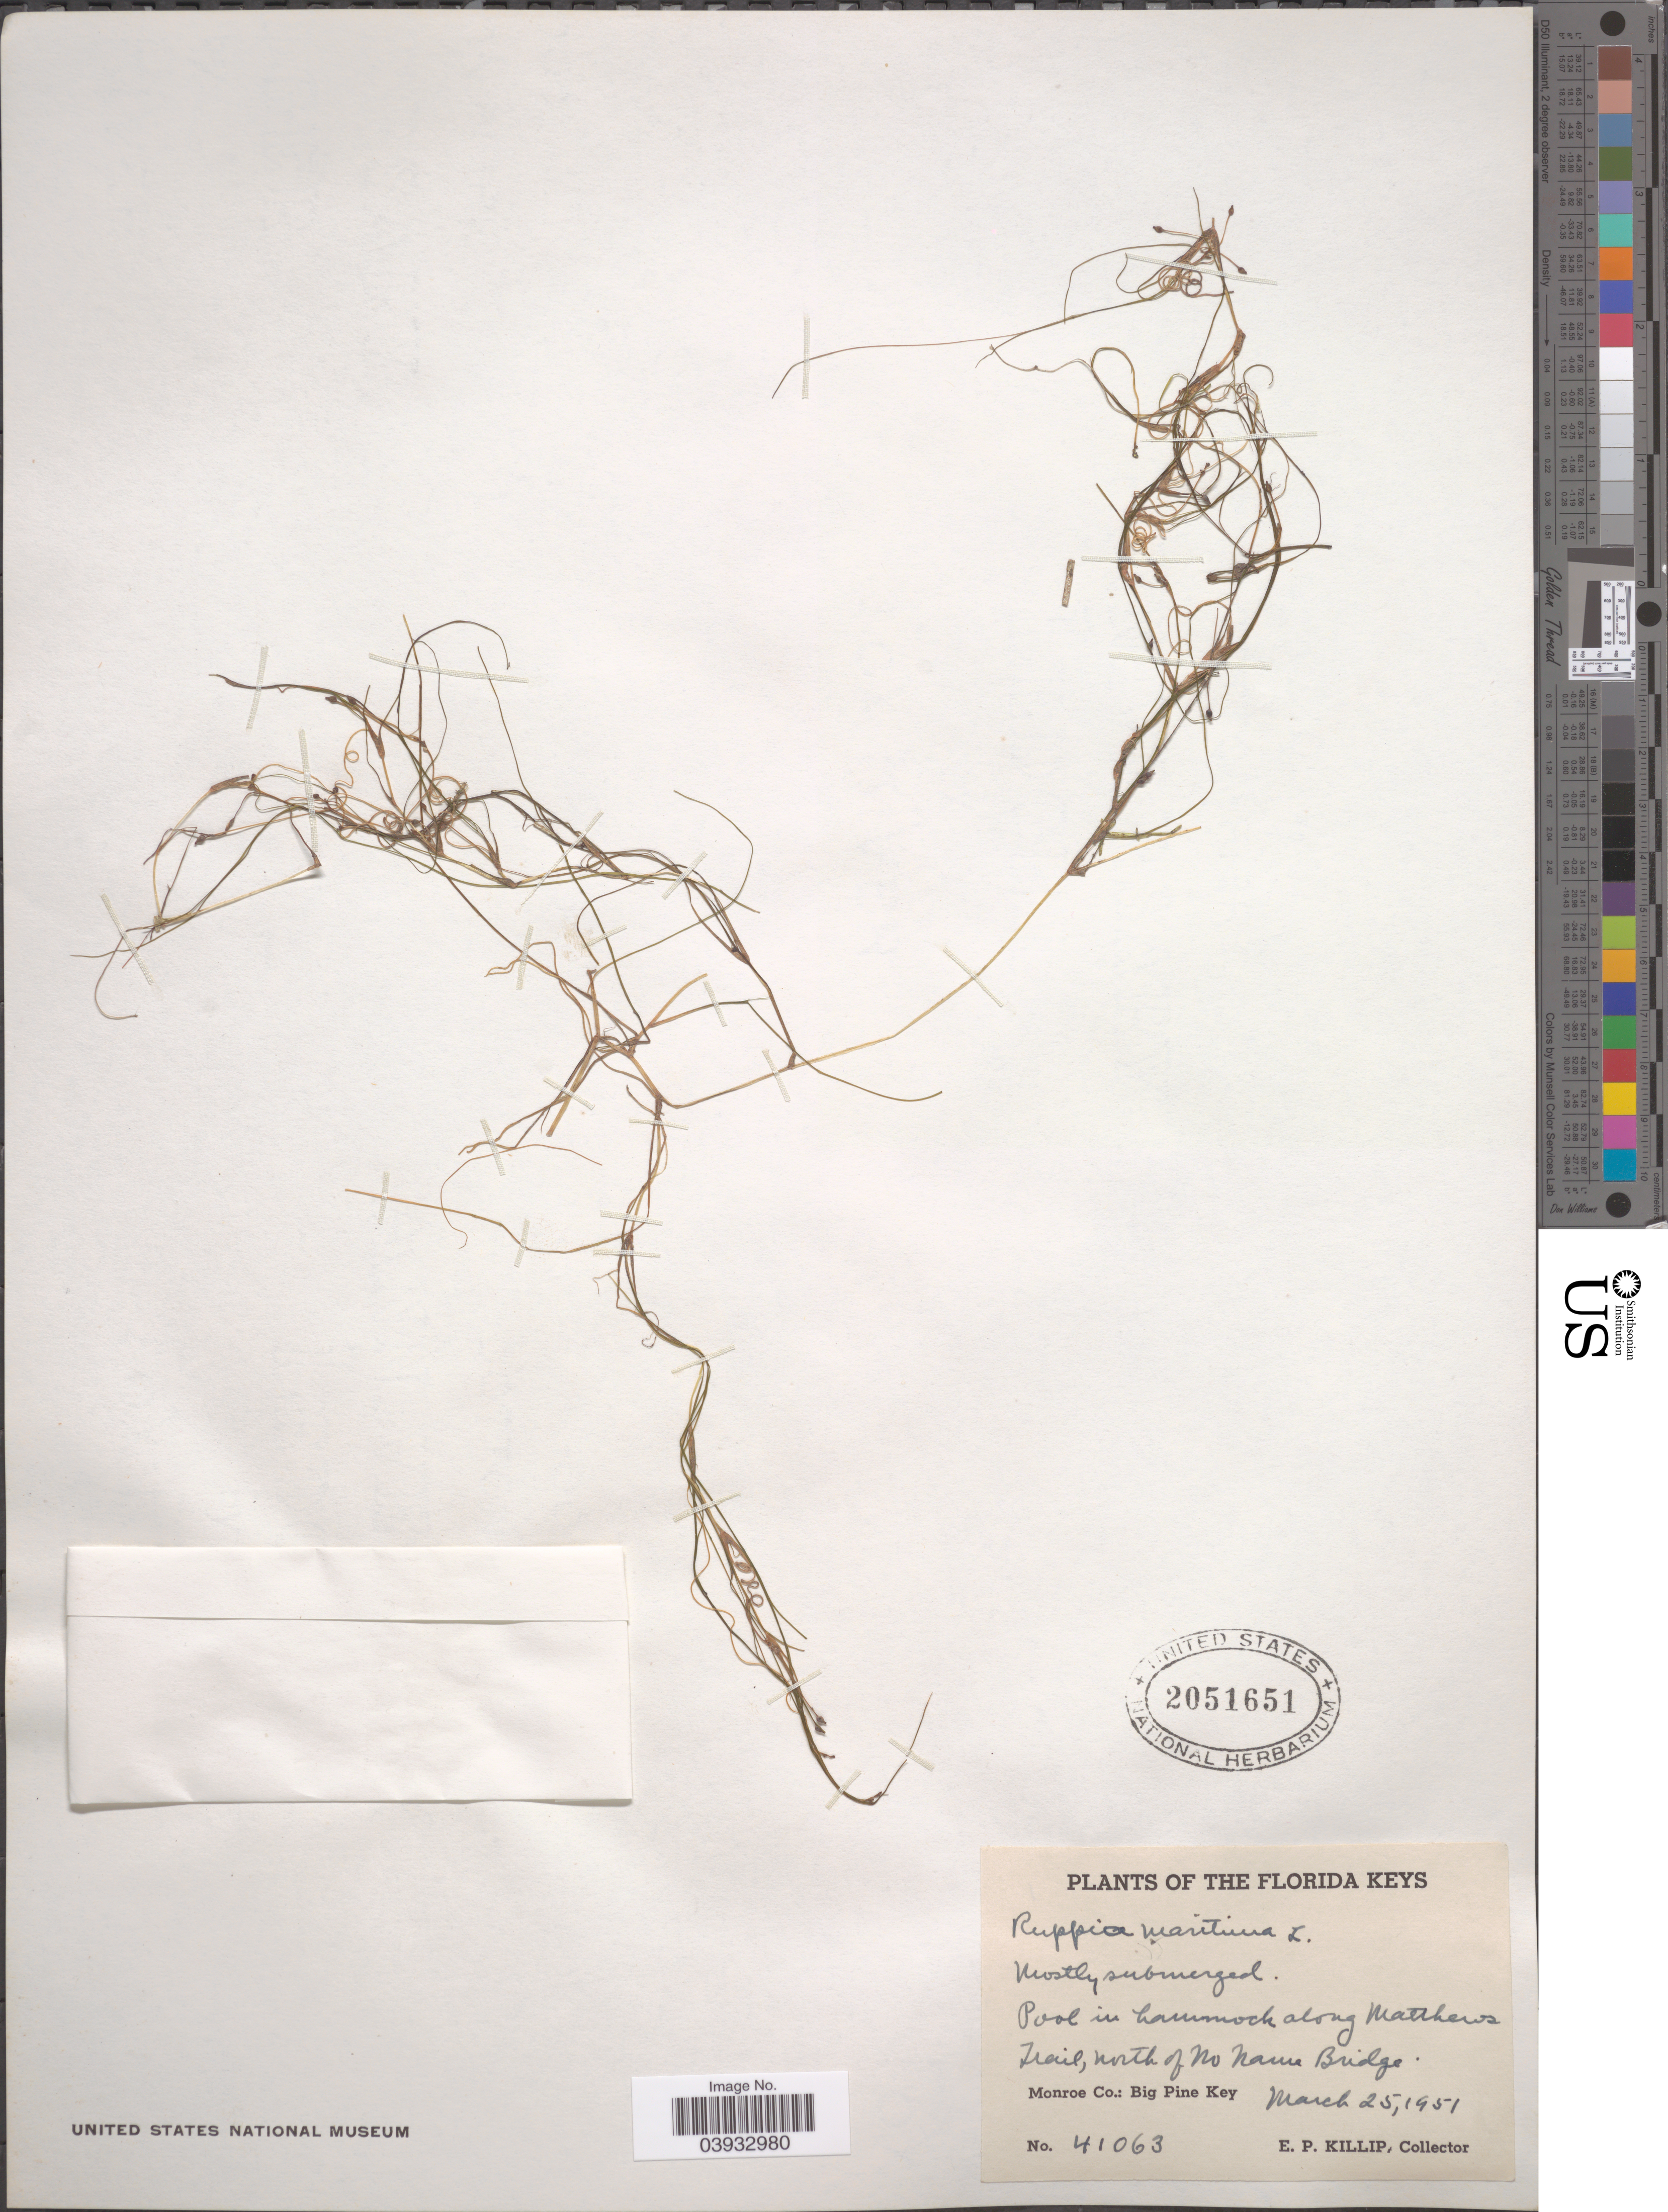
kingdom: Plantae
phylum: Tracheophyta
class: Liliopsida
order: Alismatales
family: Ruppiaceae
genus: Ruppia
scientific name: Ruppia maritima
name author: L.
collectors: E. P. Killip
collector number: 41063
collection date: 1951-03-25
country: United States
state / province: Florida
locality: The Florida Keys. Hammock along Matthews Trail, north of No Name Bridge. Monroe Co.: Big Pine Key.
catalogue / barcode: US 2051651